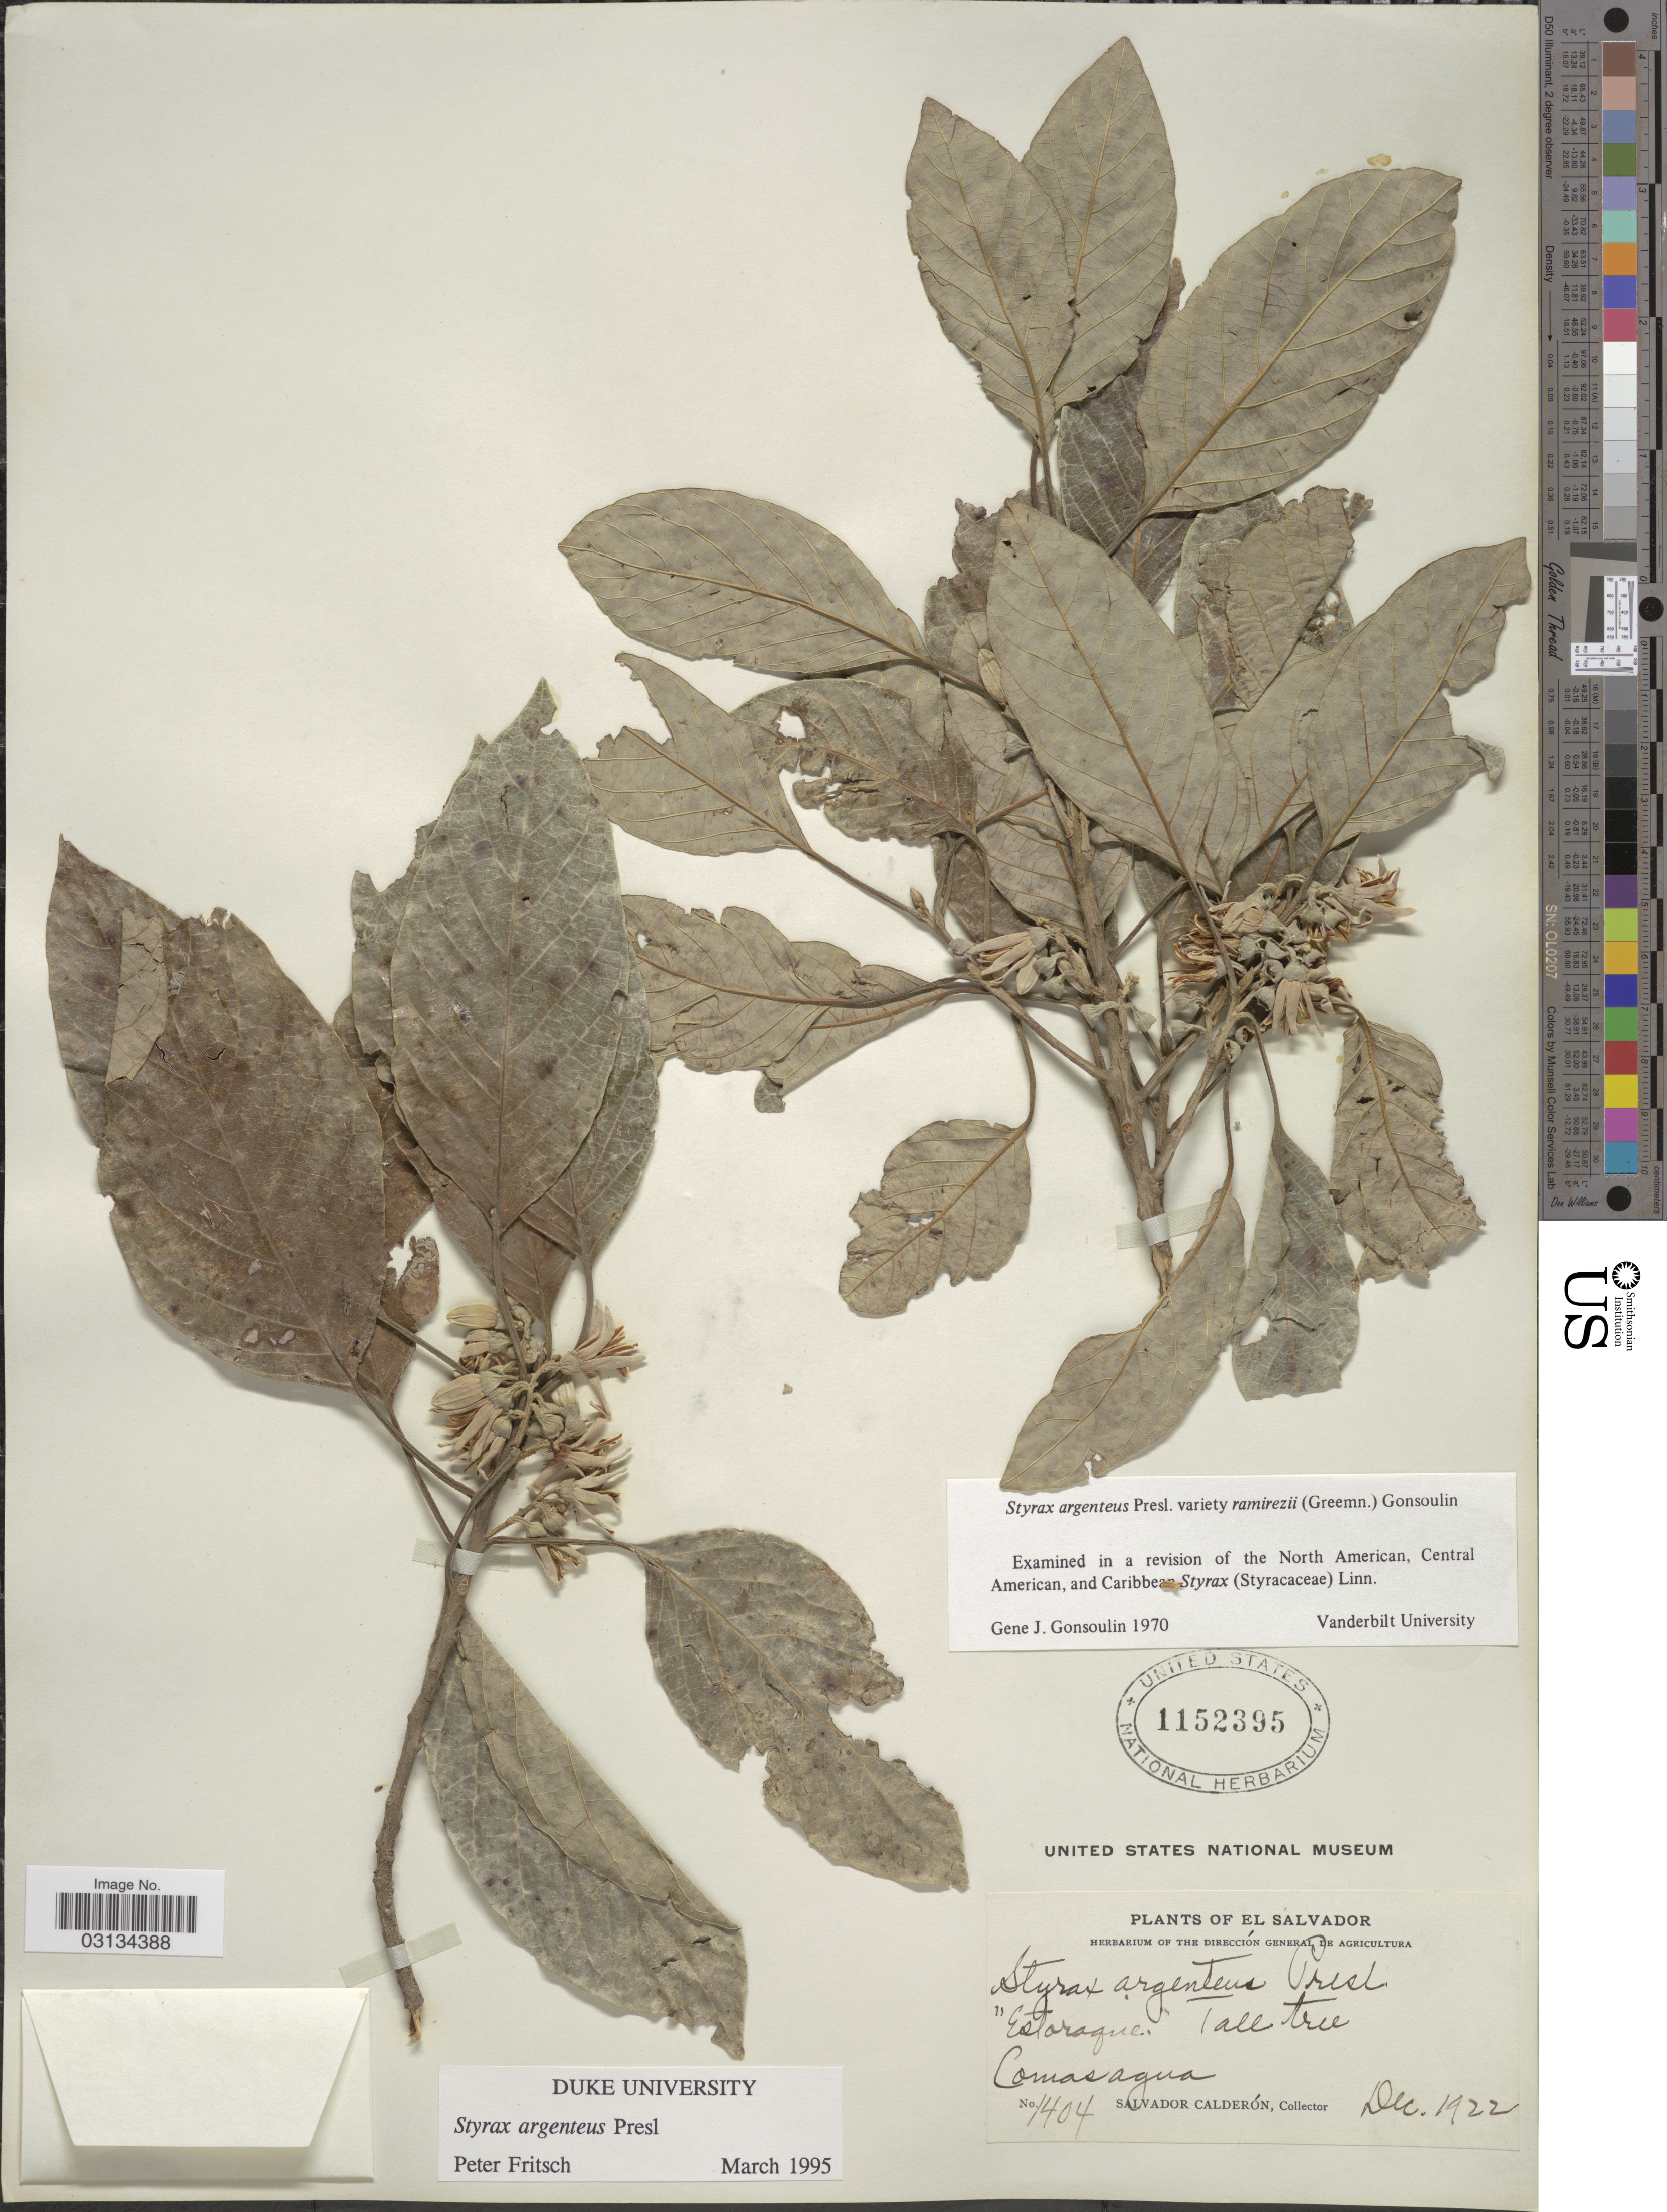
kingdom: Plantae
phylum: Tracheophyta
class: Magnoliopsida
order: Ericales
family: Styracaceae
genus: Styrax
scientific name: Styrax argenteus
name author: C. Presl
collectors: S. Calderón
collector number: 1404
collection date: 1922-12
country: El Salvador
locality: Comasagua.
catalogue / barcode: US 1152395